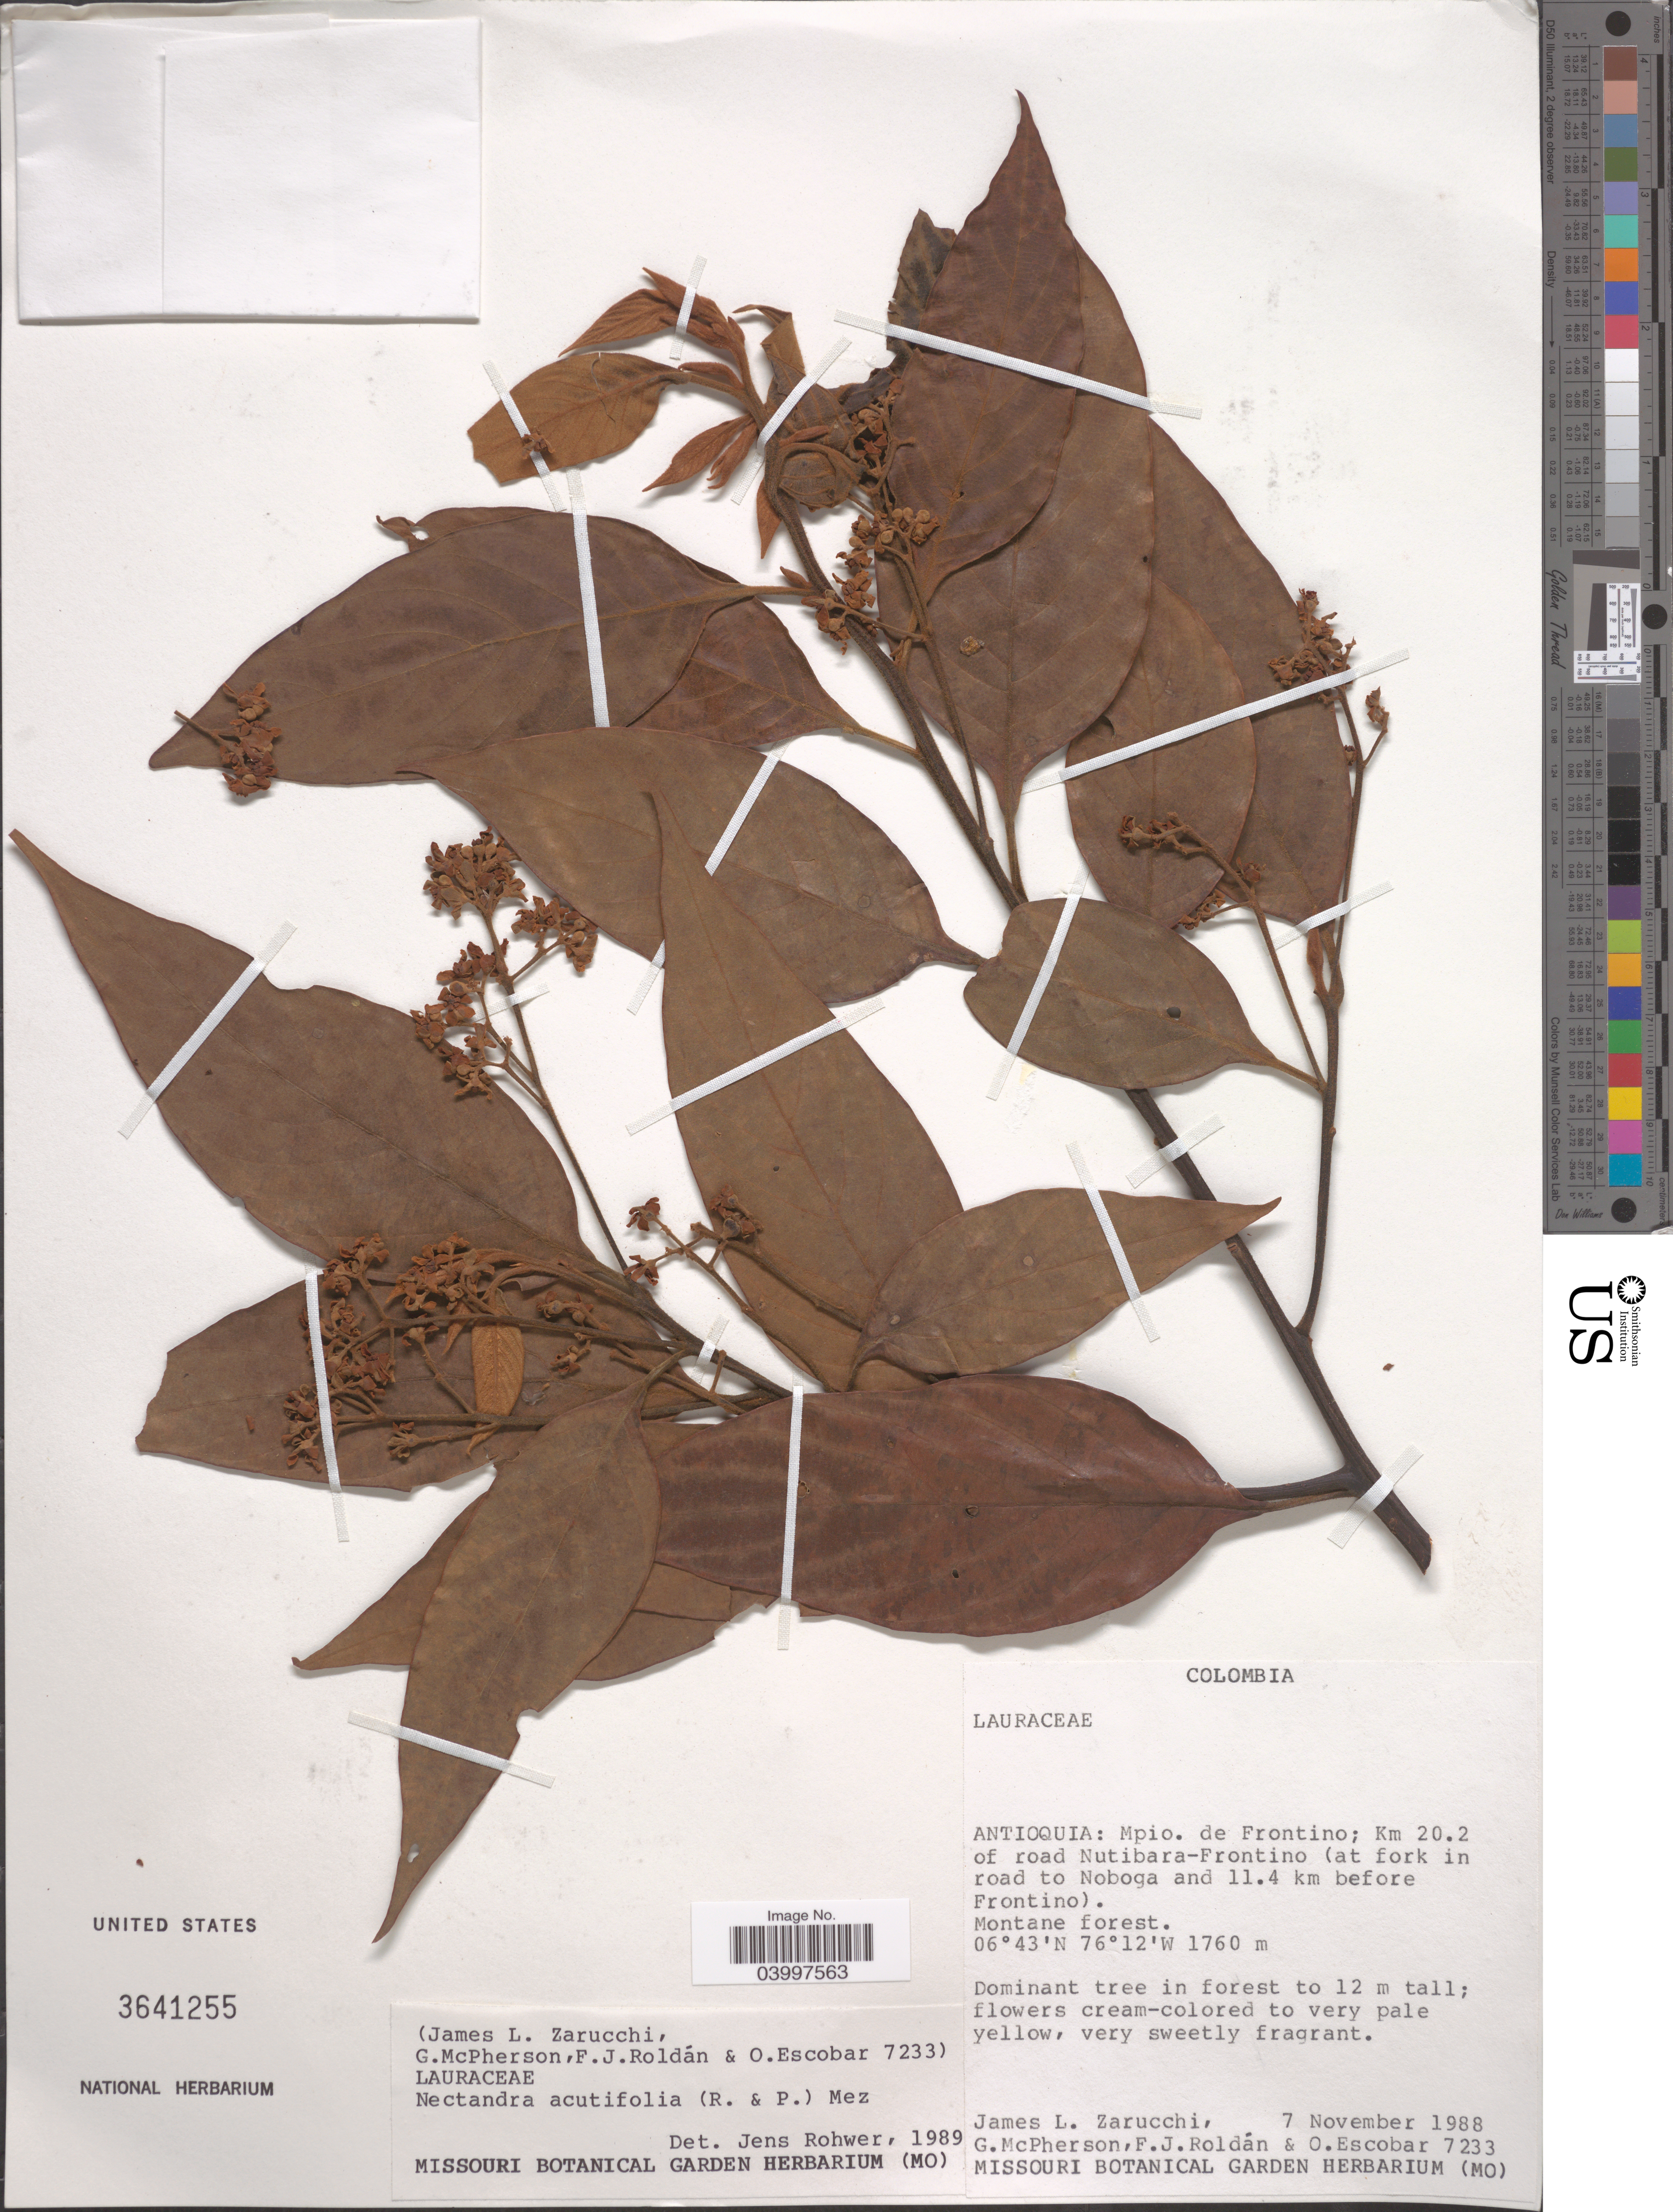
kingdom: Plantae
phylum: Tracheophyta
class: Magnoliopsida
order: Laurales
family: Lauraceae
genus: Nectandra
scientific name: Nectandra acutifolia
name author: (Ruiz & Pav.) Mez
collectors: J. L. Zarucchi, G. McPherson, F. J. Roldán & O. Escobar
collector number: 7233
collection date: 1988-11-07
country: Colombia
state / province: Antioquia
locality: Mpio. de Frontino; Km 20.2 of road Nutibara-Frontino (at fork in road to Noboga and 11.4 kmk before Frontino).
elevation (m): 1760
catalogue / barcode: US 3641255